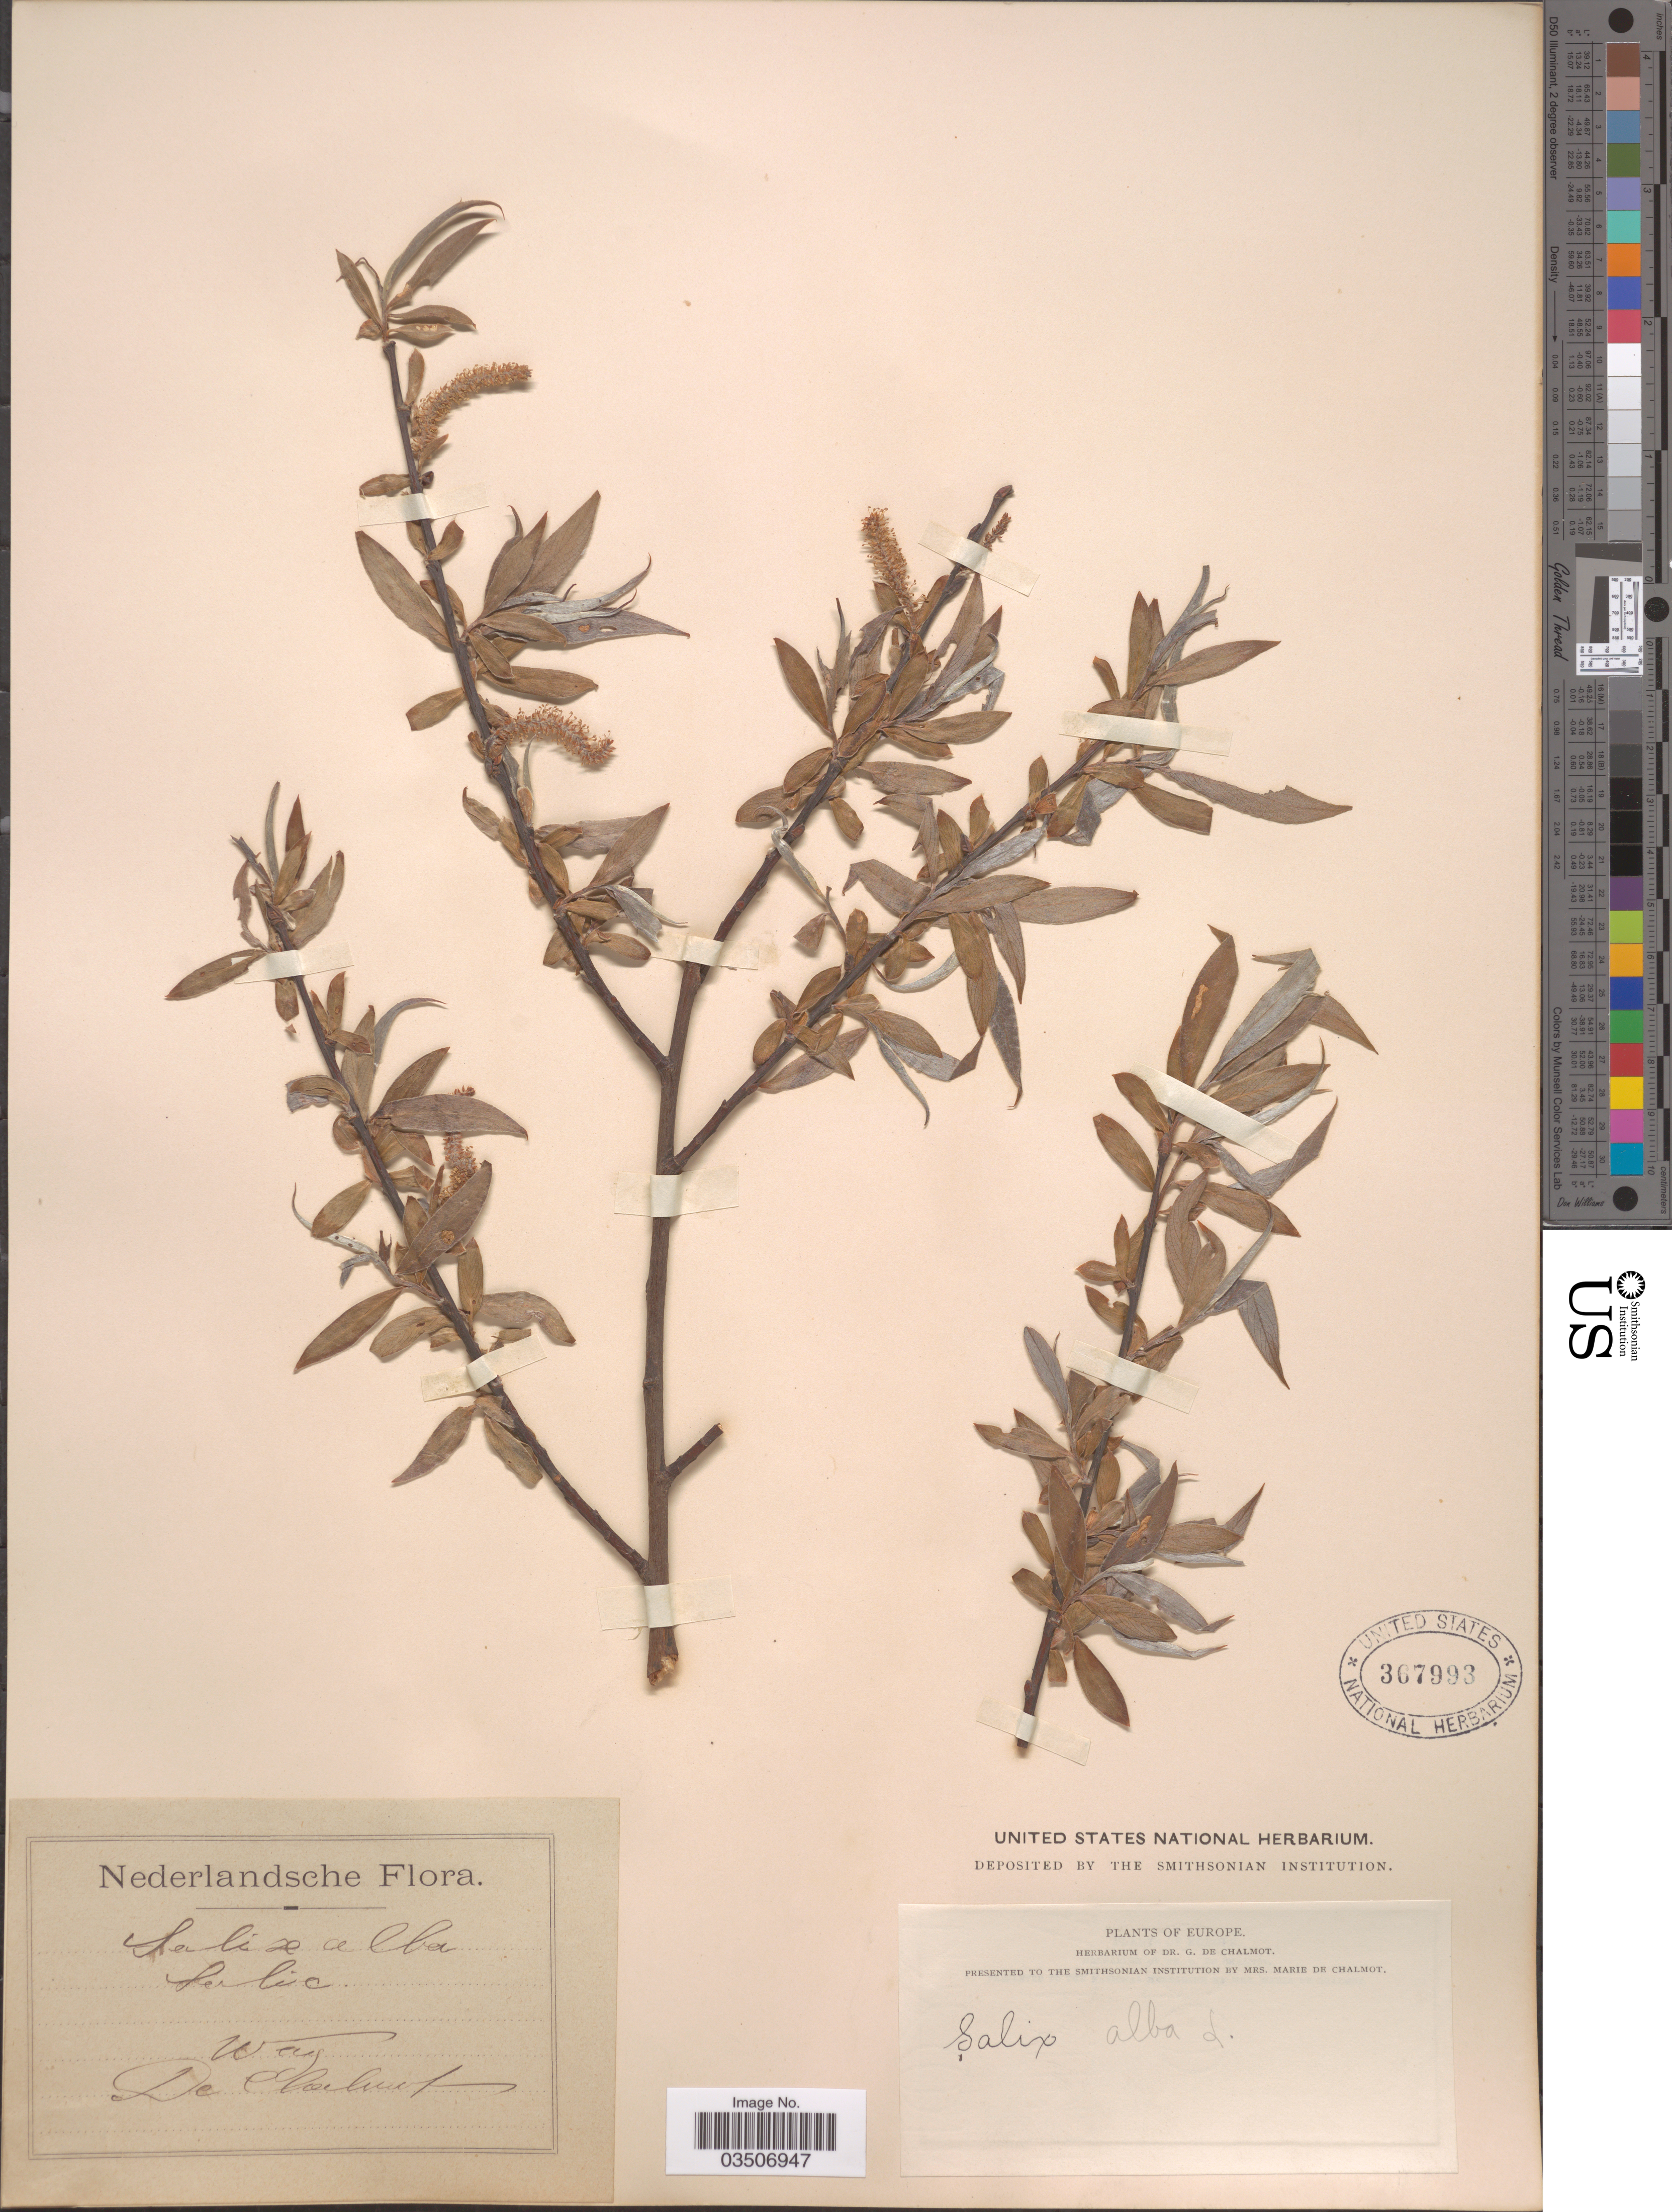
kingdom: Plantae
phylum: Tracheophyta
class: Magnoliopsida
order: Malpighiales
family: Salicaceae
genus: Salix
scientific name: Salix alba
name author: L.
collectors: G. de Chalmot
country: Netherlands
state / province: Gelderland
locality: Wag.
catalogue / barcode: US 367993